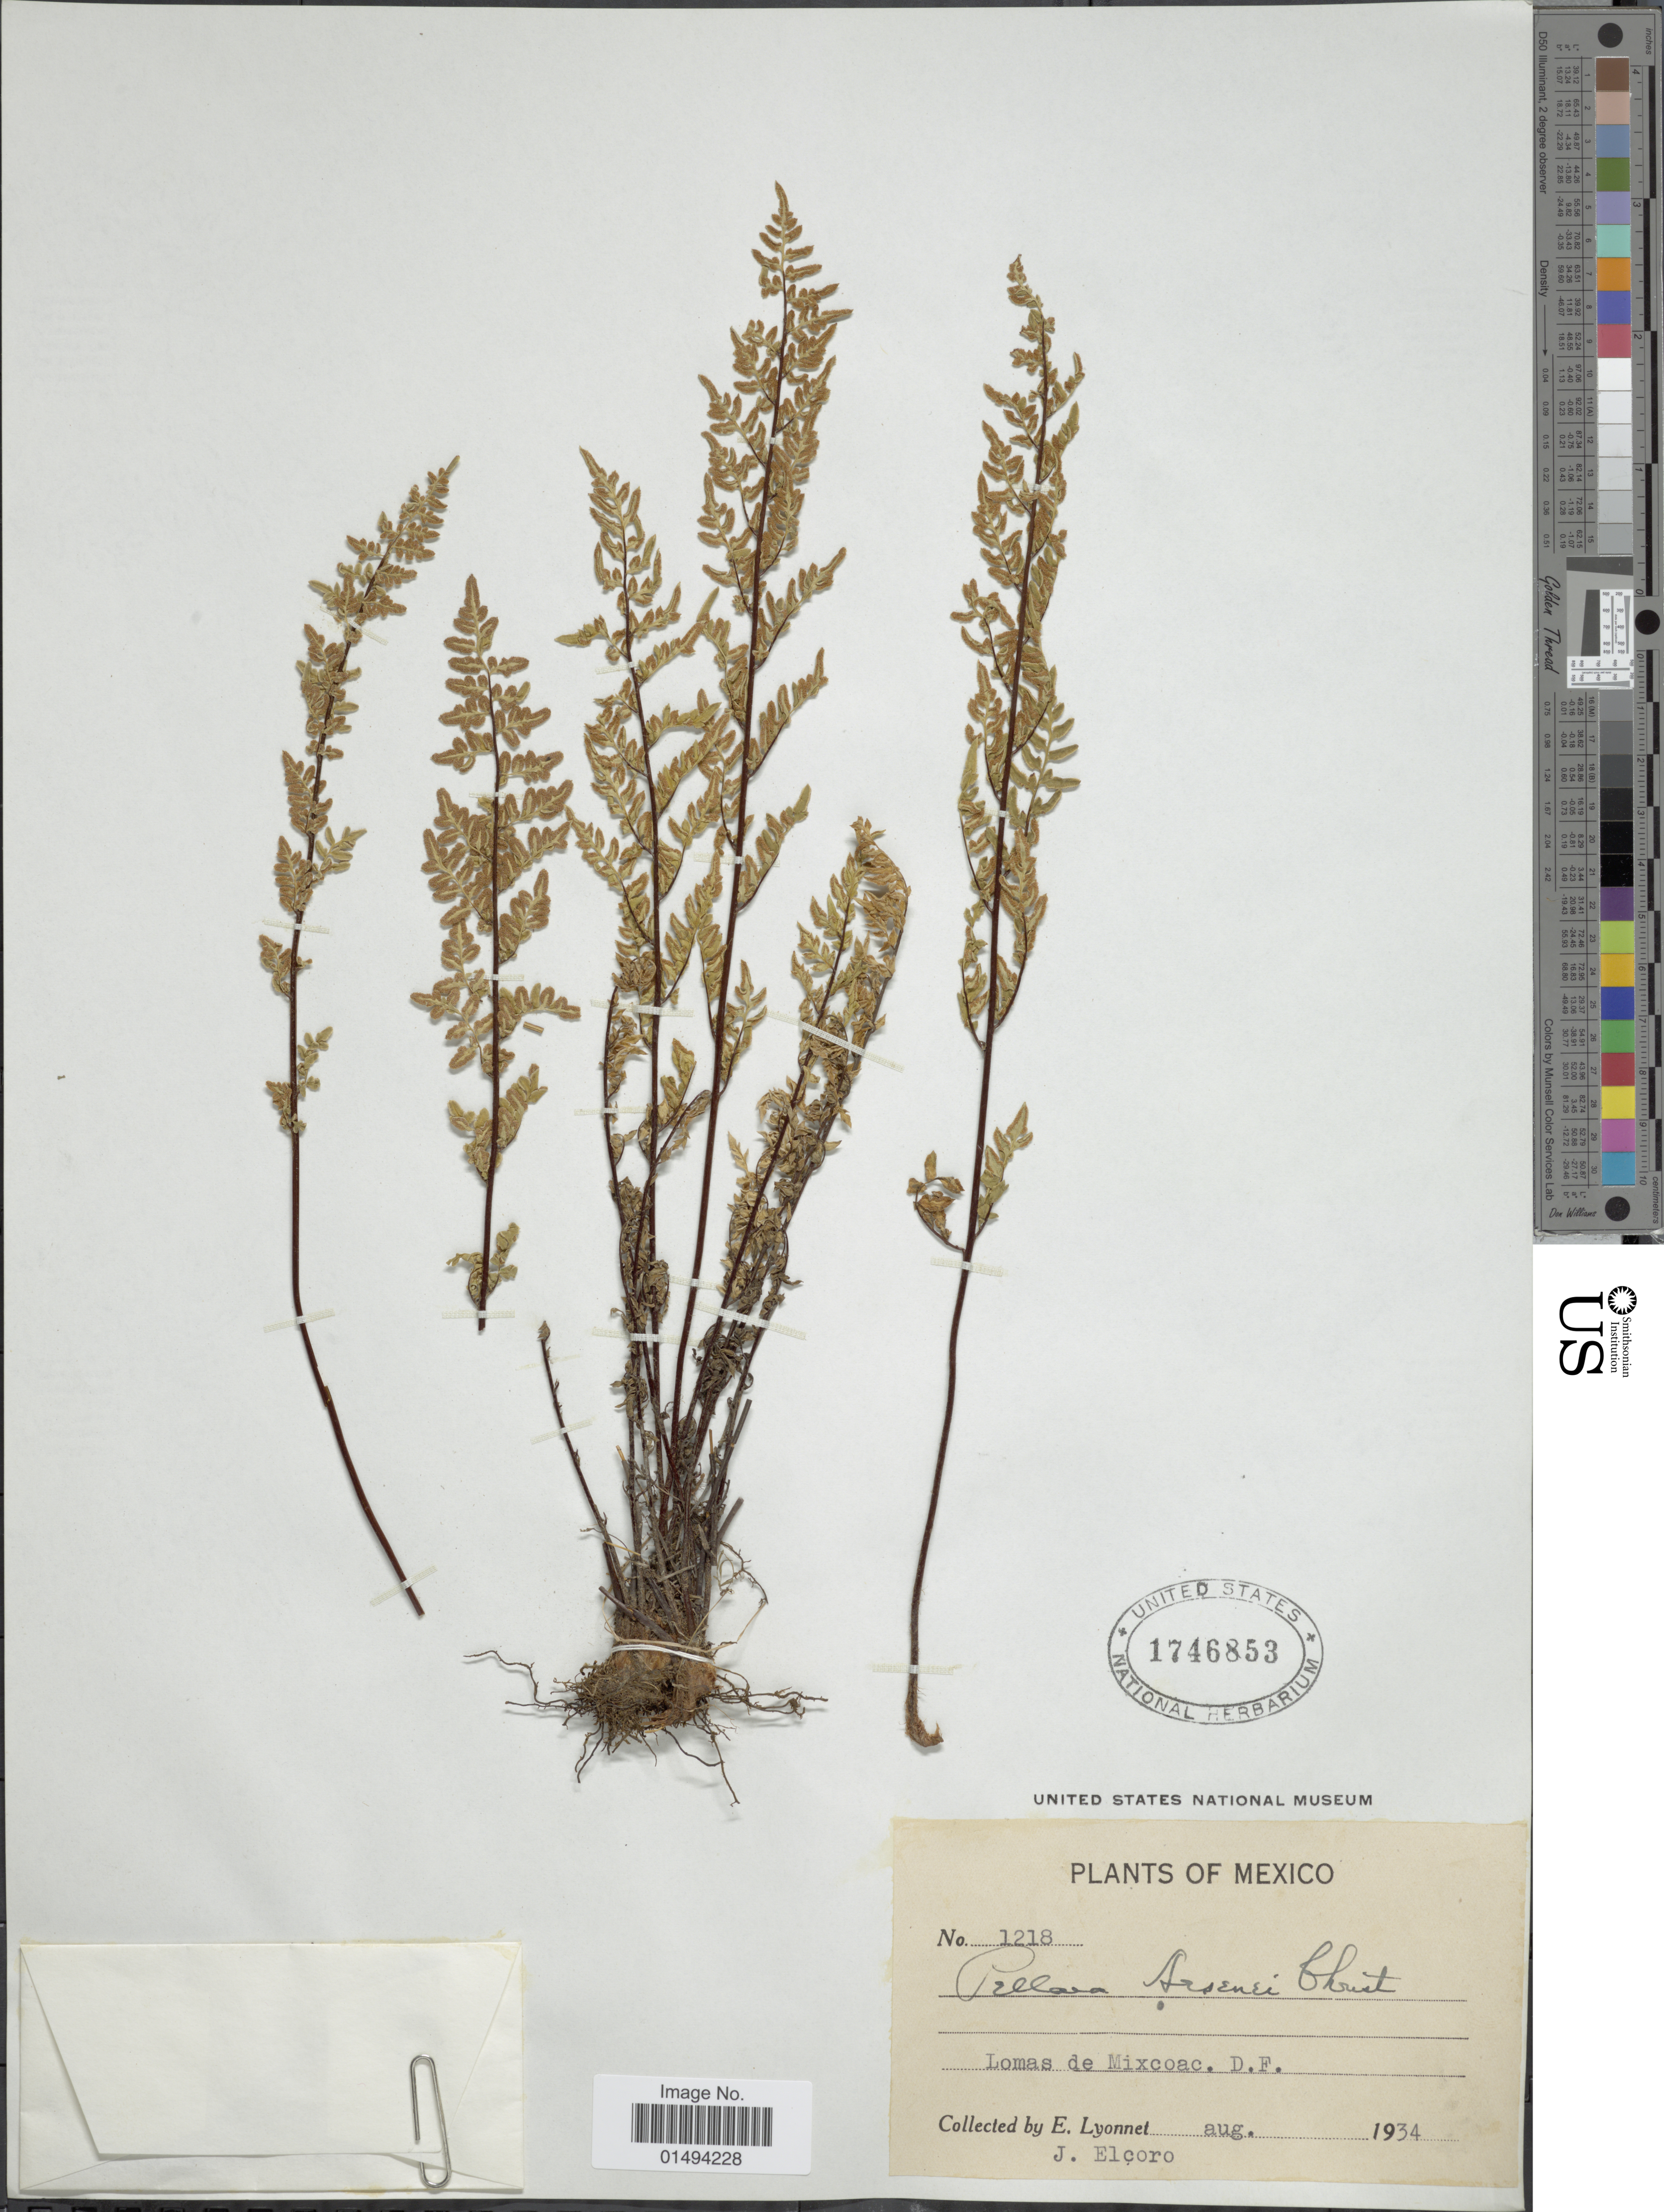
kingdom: Plantae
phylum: Tracheophyta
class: Polypodiopsida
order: Polypodiales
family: Pteridaceae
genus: Myriopteris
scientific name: Myriopteris allosuroides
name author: (Mett.) Grusz & Windham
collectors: E. Lyonnel & J. Elcoro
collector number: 1218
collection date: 1934-08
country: Mexico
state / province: Distrito Federal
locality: Lomas de Mixcoac. D.F.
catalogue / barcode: US 1746853